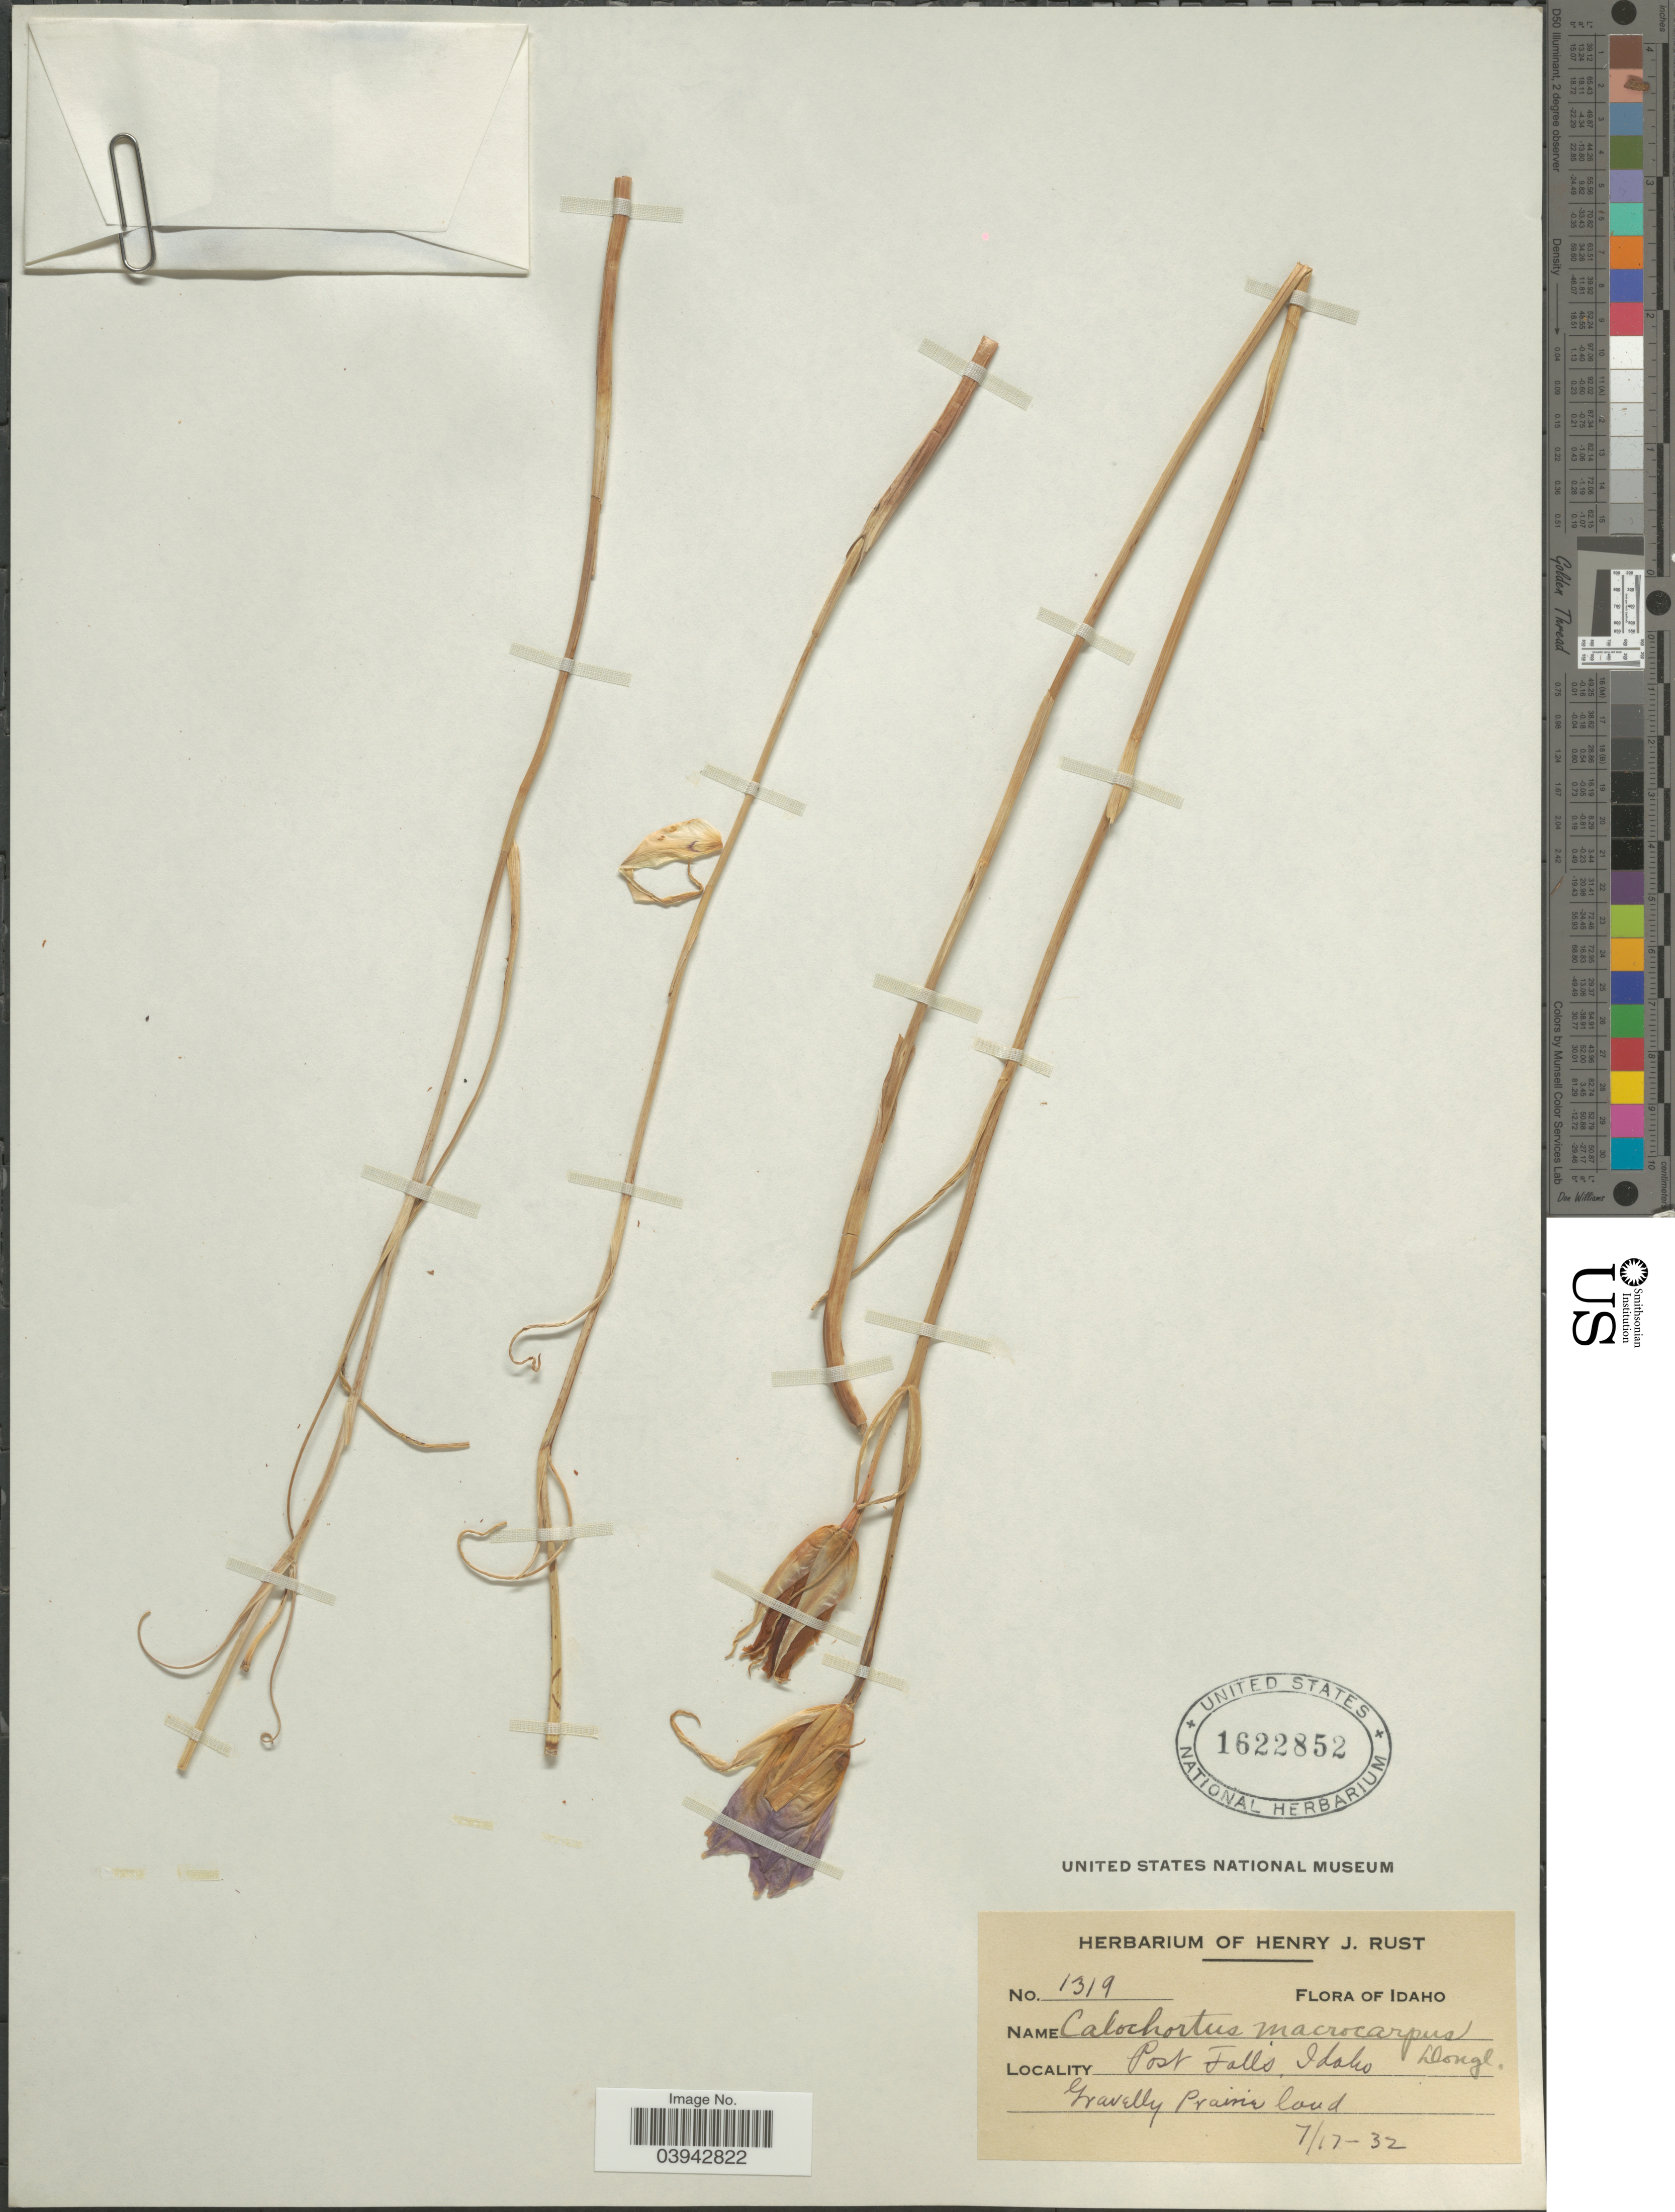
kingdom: Plantae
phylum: Tracheophyta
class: Liliopsida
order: Liliales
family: Liliaceae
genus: Calochortus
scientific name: Calochortus macrocarpus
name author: Douglas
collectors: ex herb. Henry J. Rust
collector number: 1319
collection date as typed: Transcribed d/m/y: 17/7/32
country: United States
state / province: Idaho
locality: Post Falls.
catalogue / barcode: US 1622852